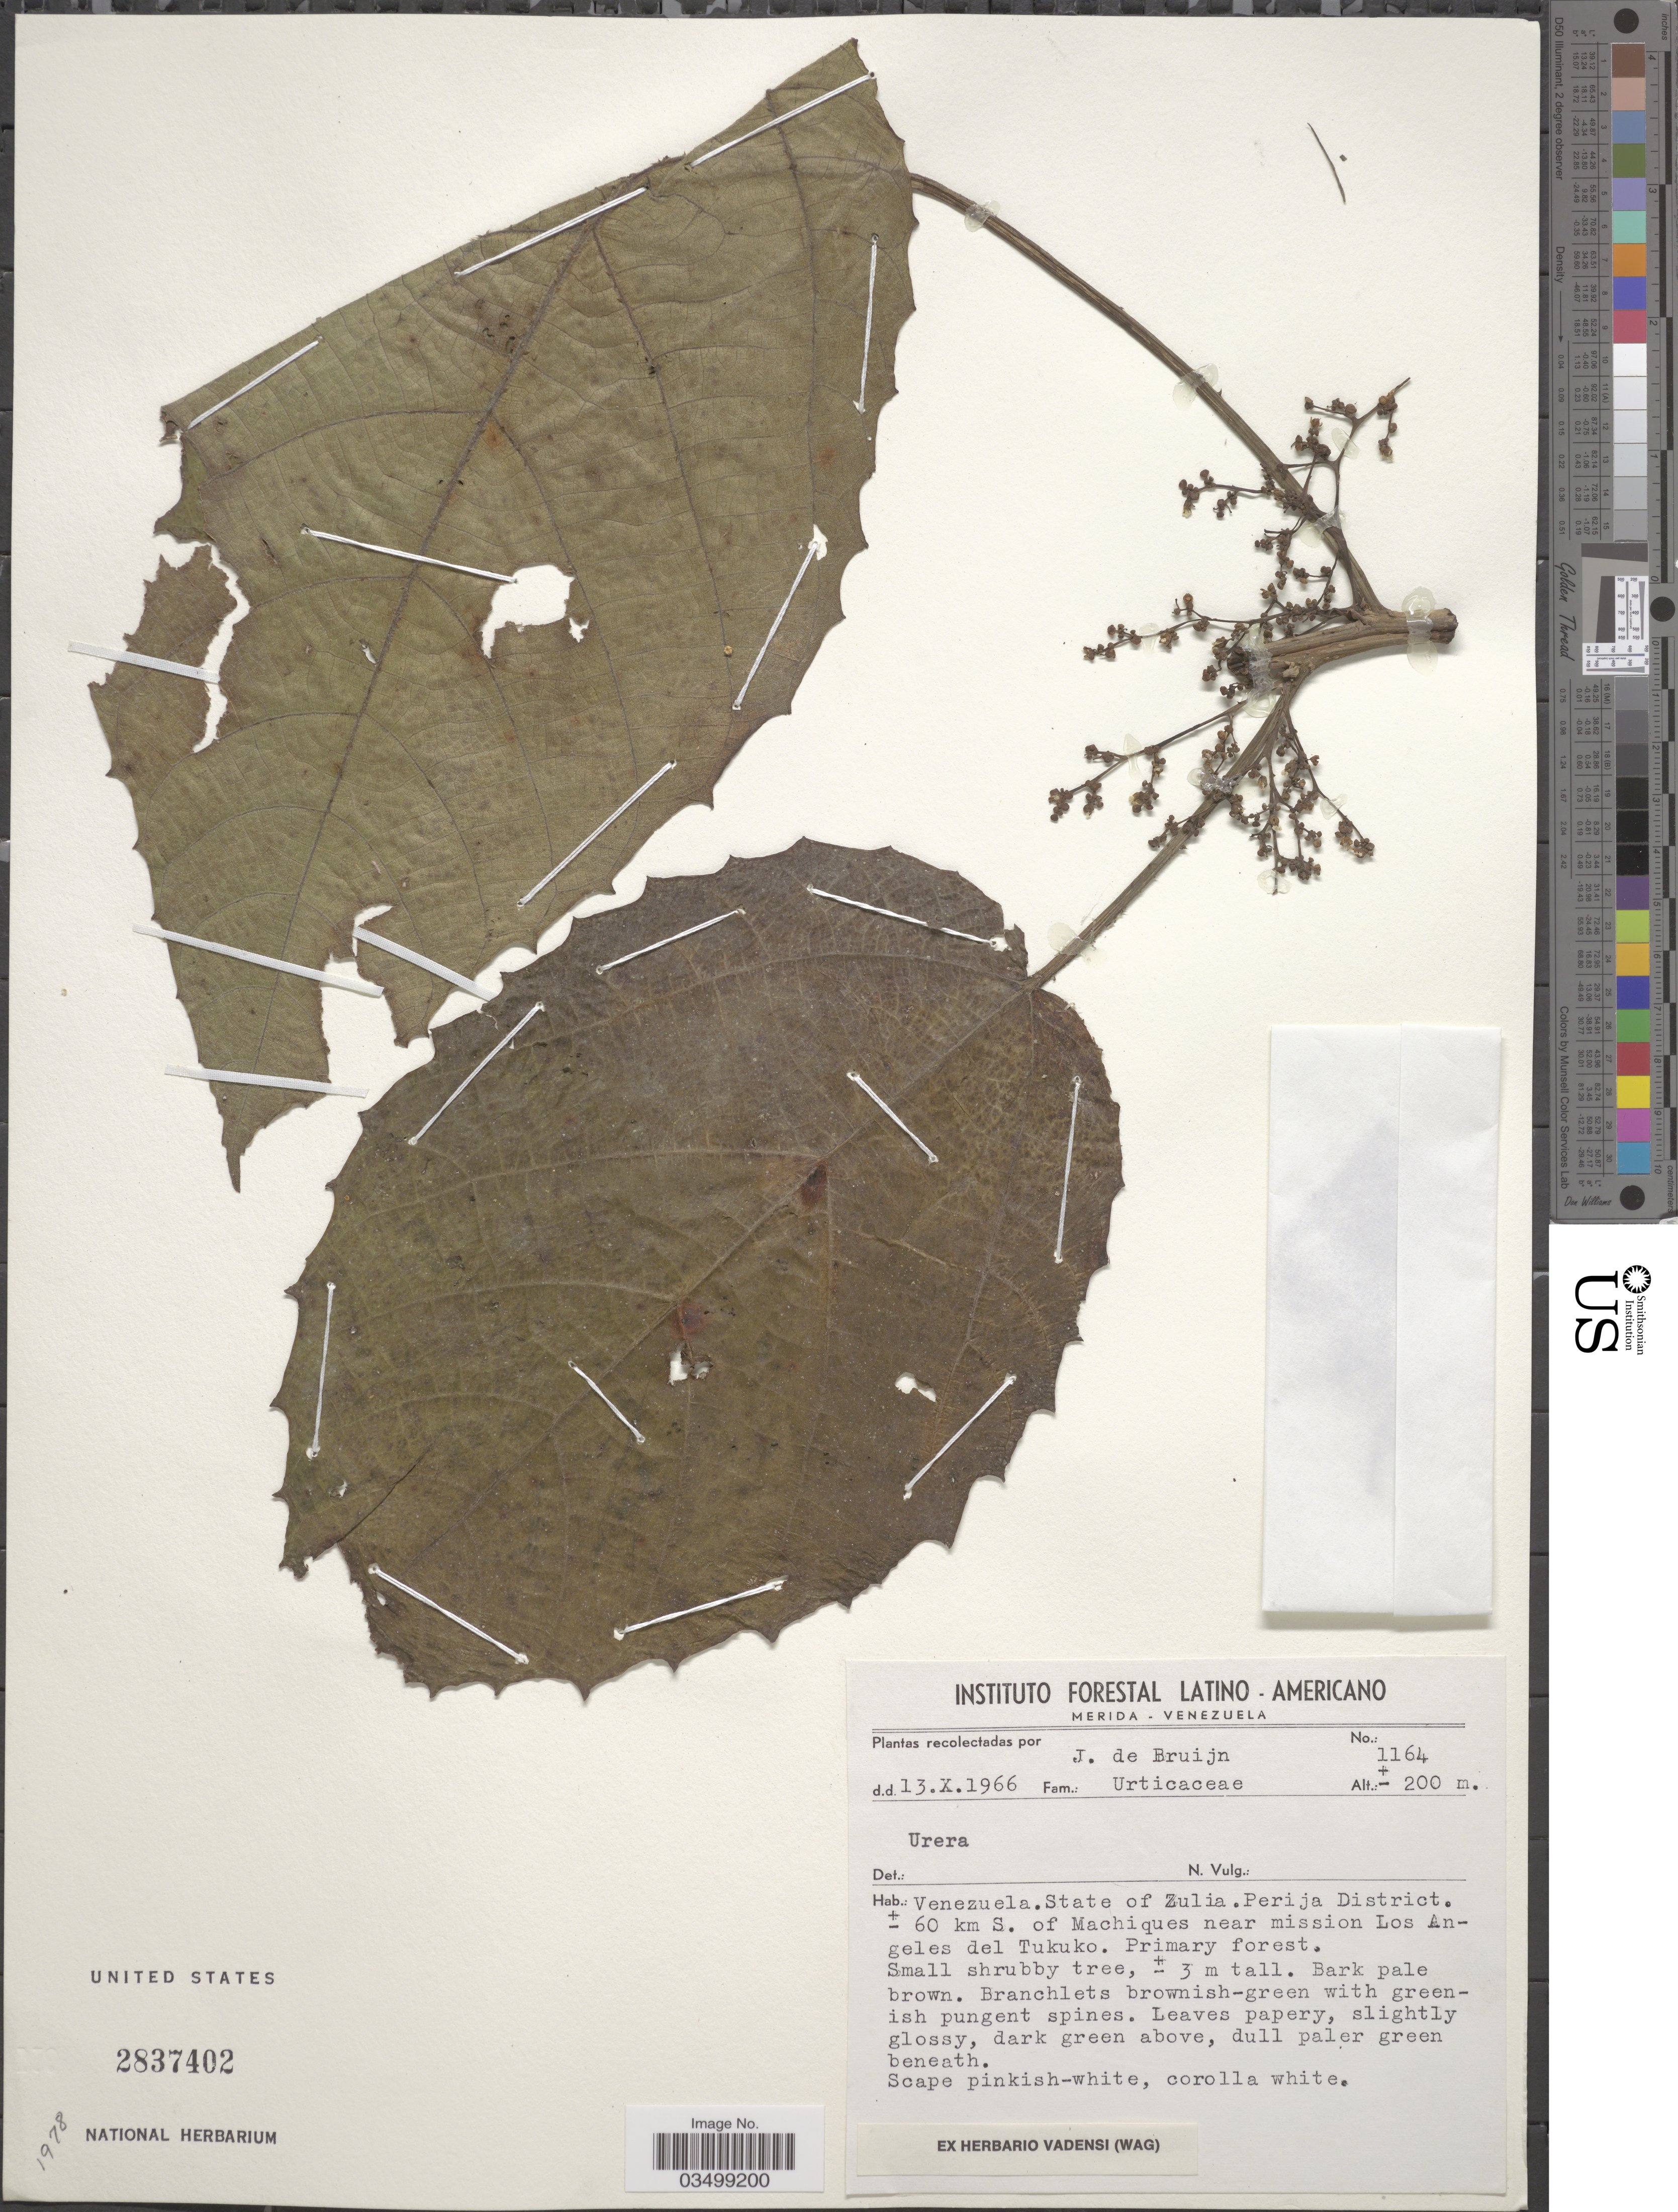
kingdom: Plantae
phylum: Tracheophyta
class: Magnoliopsida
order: Rosales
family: Urticaceae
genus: Urera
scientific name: Urera sp.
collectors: J. Bruijn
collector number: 1164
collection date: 1966-10-13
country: Venezuela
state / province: Zulia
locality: Perija District. ±60 km S. of Machiques near mission Los Angeles del Tukuko. Primary forest.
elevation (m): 200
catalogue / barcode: US 2837402